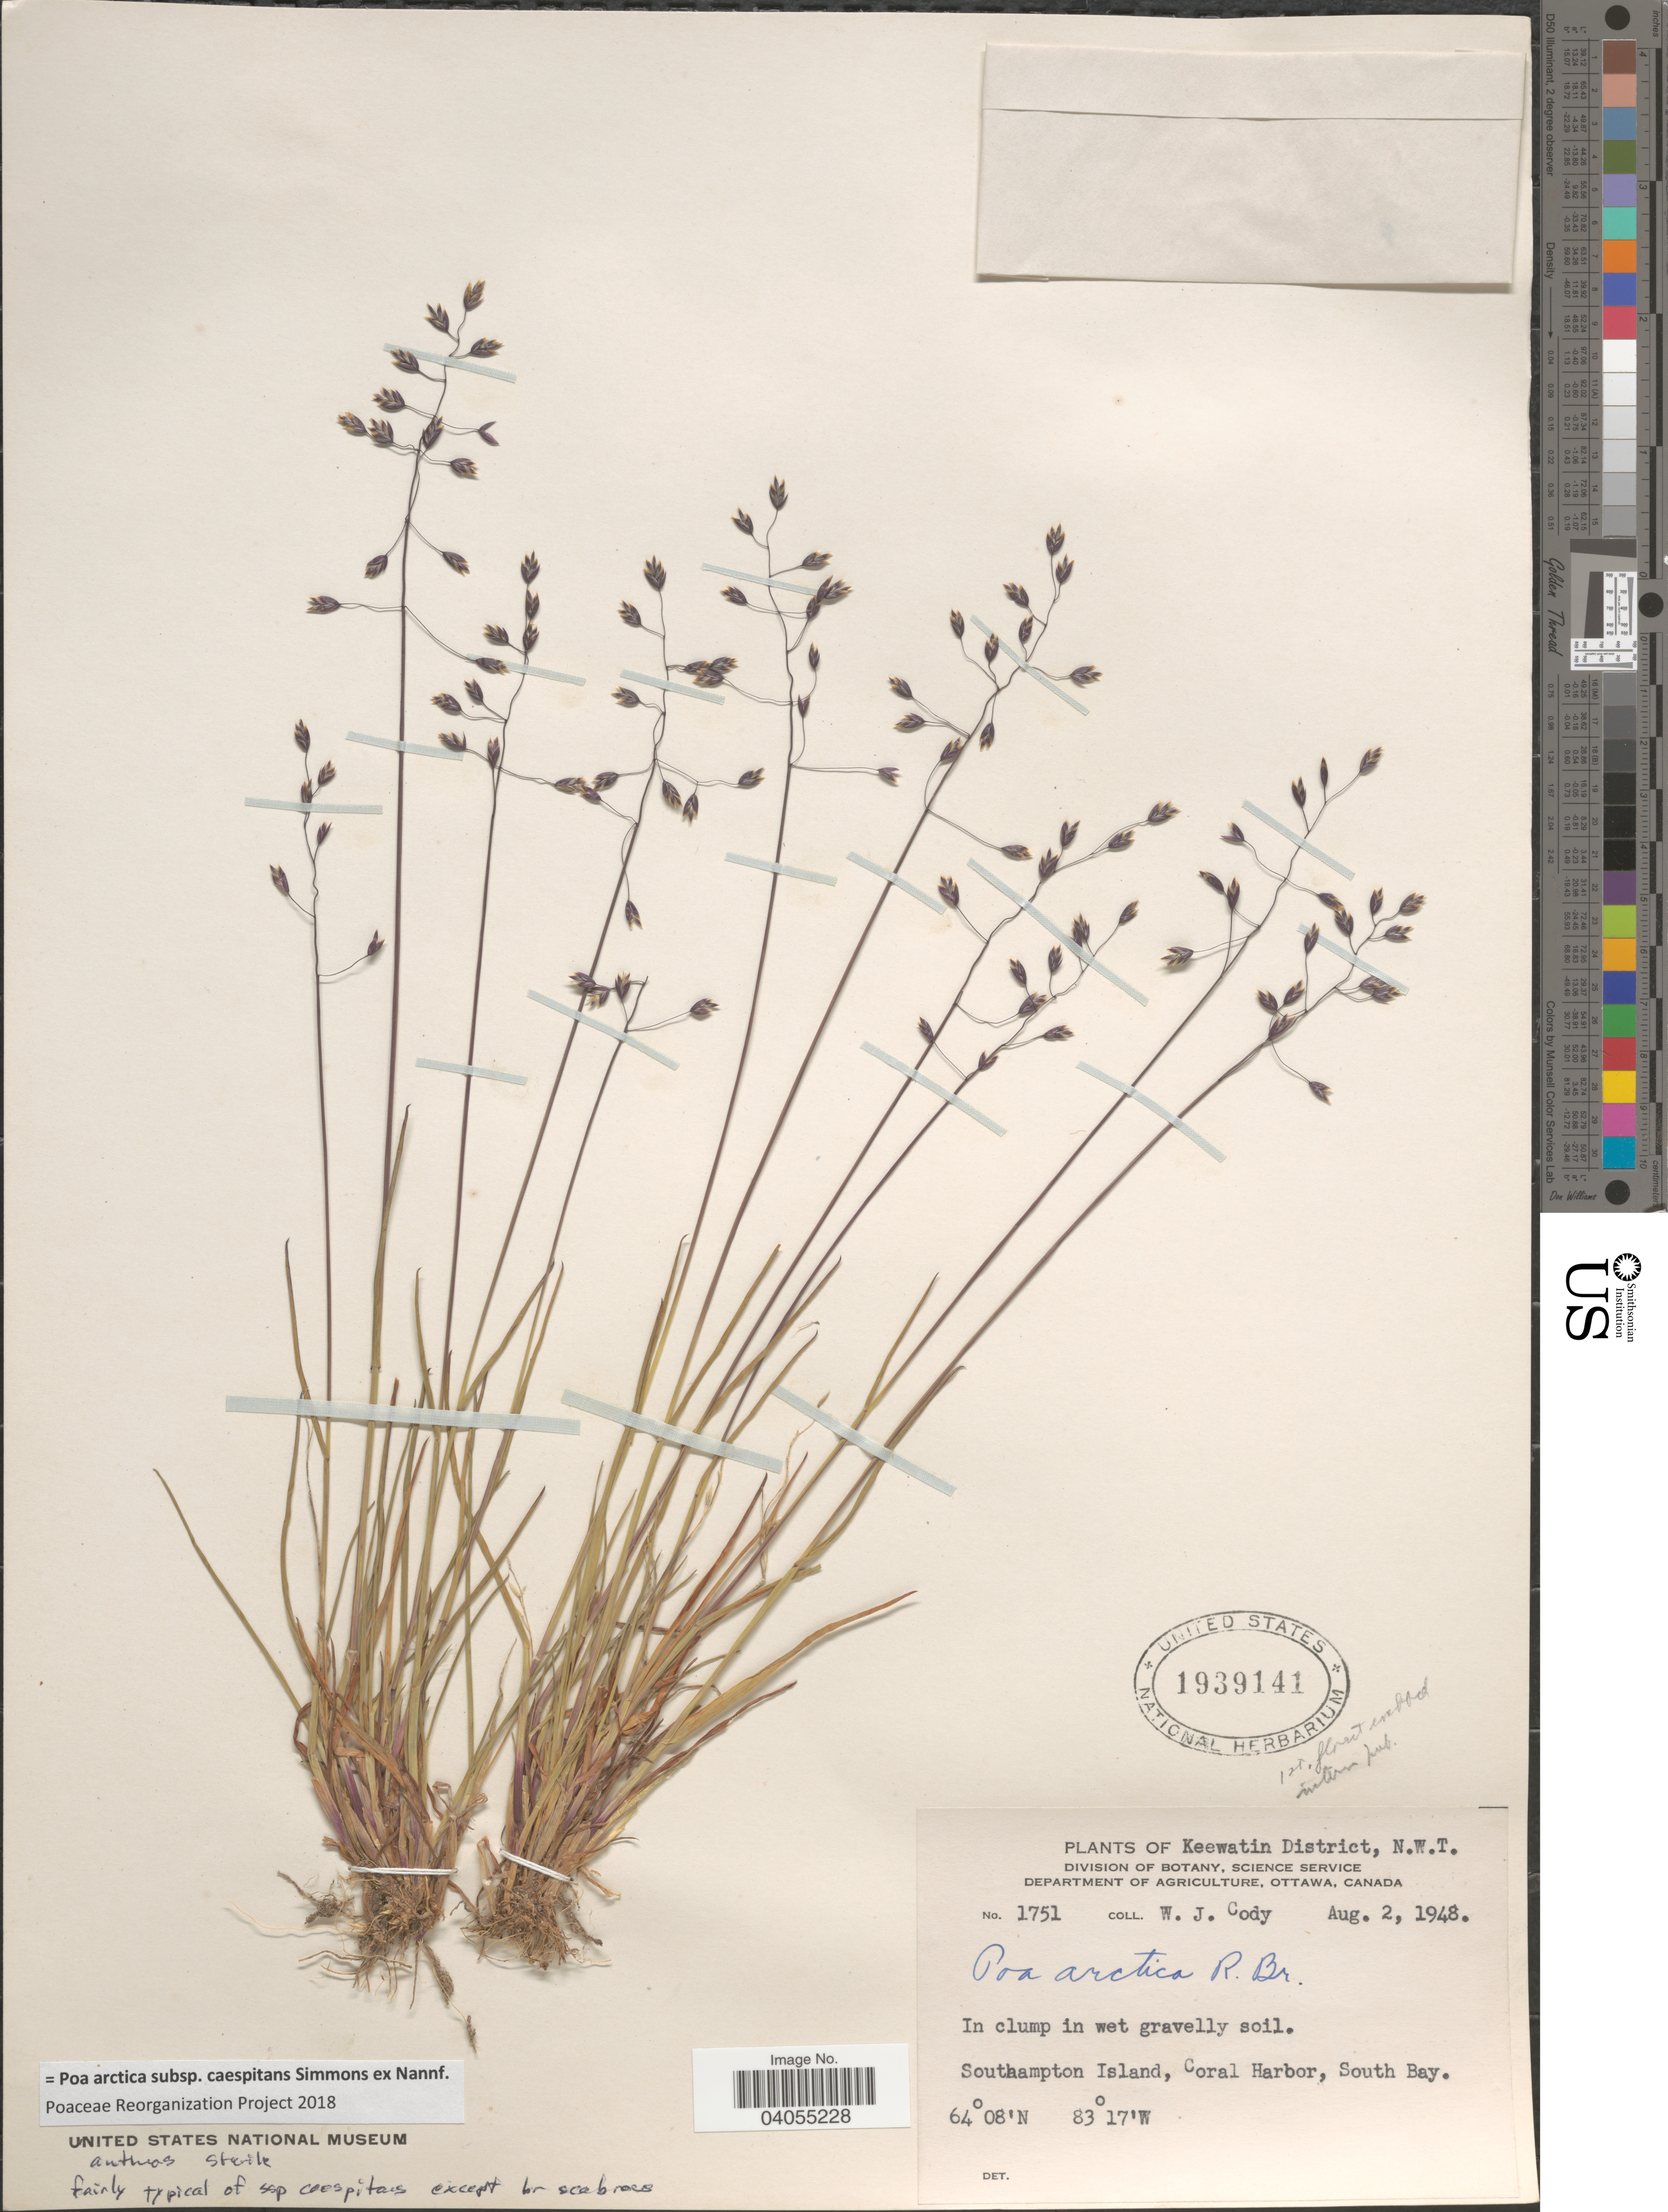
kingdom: Plantae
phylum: Tracheophyta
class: Liliopsida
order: Poales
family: Poaceae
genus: Poa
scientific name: Poa arctica subsp. caespitans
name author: Simmons ex Nannf.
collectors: W. Cody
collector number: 1751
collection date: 1948-08-02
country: Canada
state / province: Northwest Territories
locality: Keewatin District. Southampton Island, Coral Harbor, South Bay.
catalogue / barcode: US 1939141